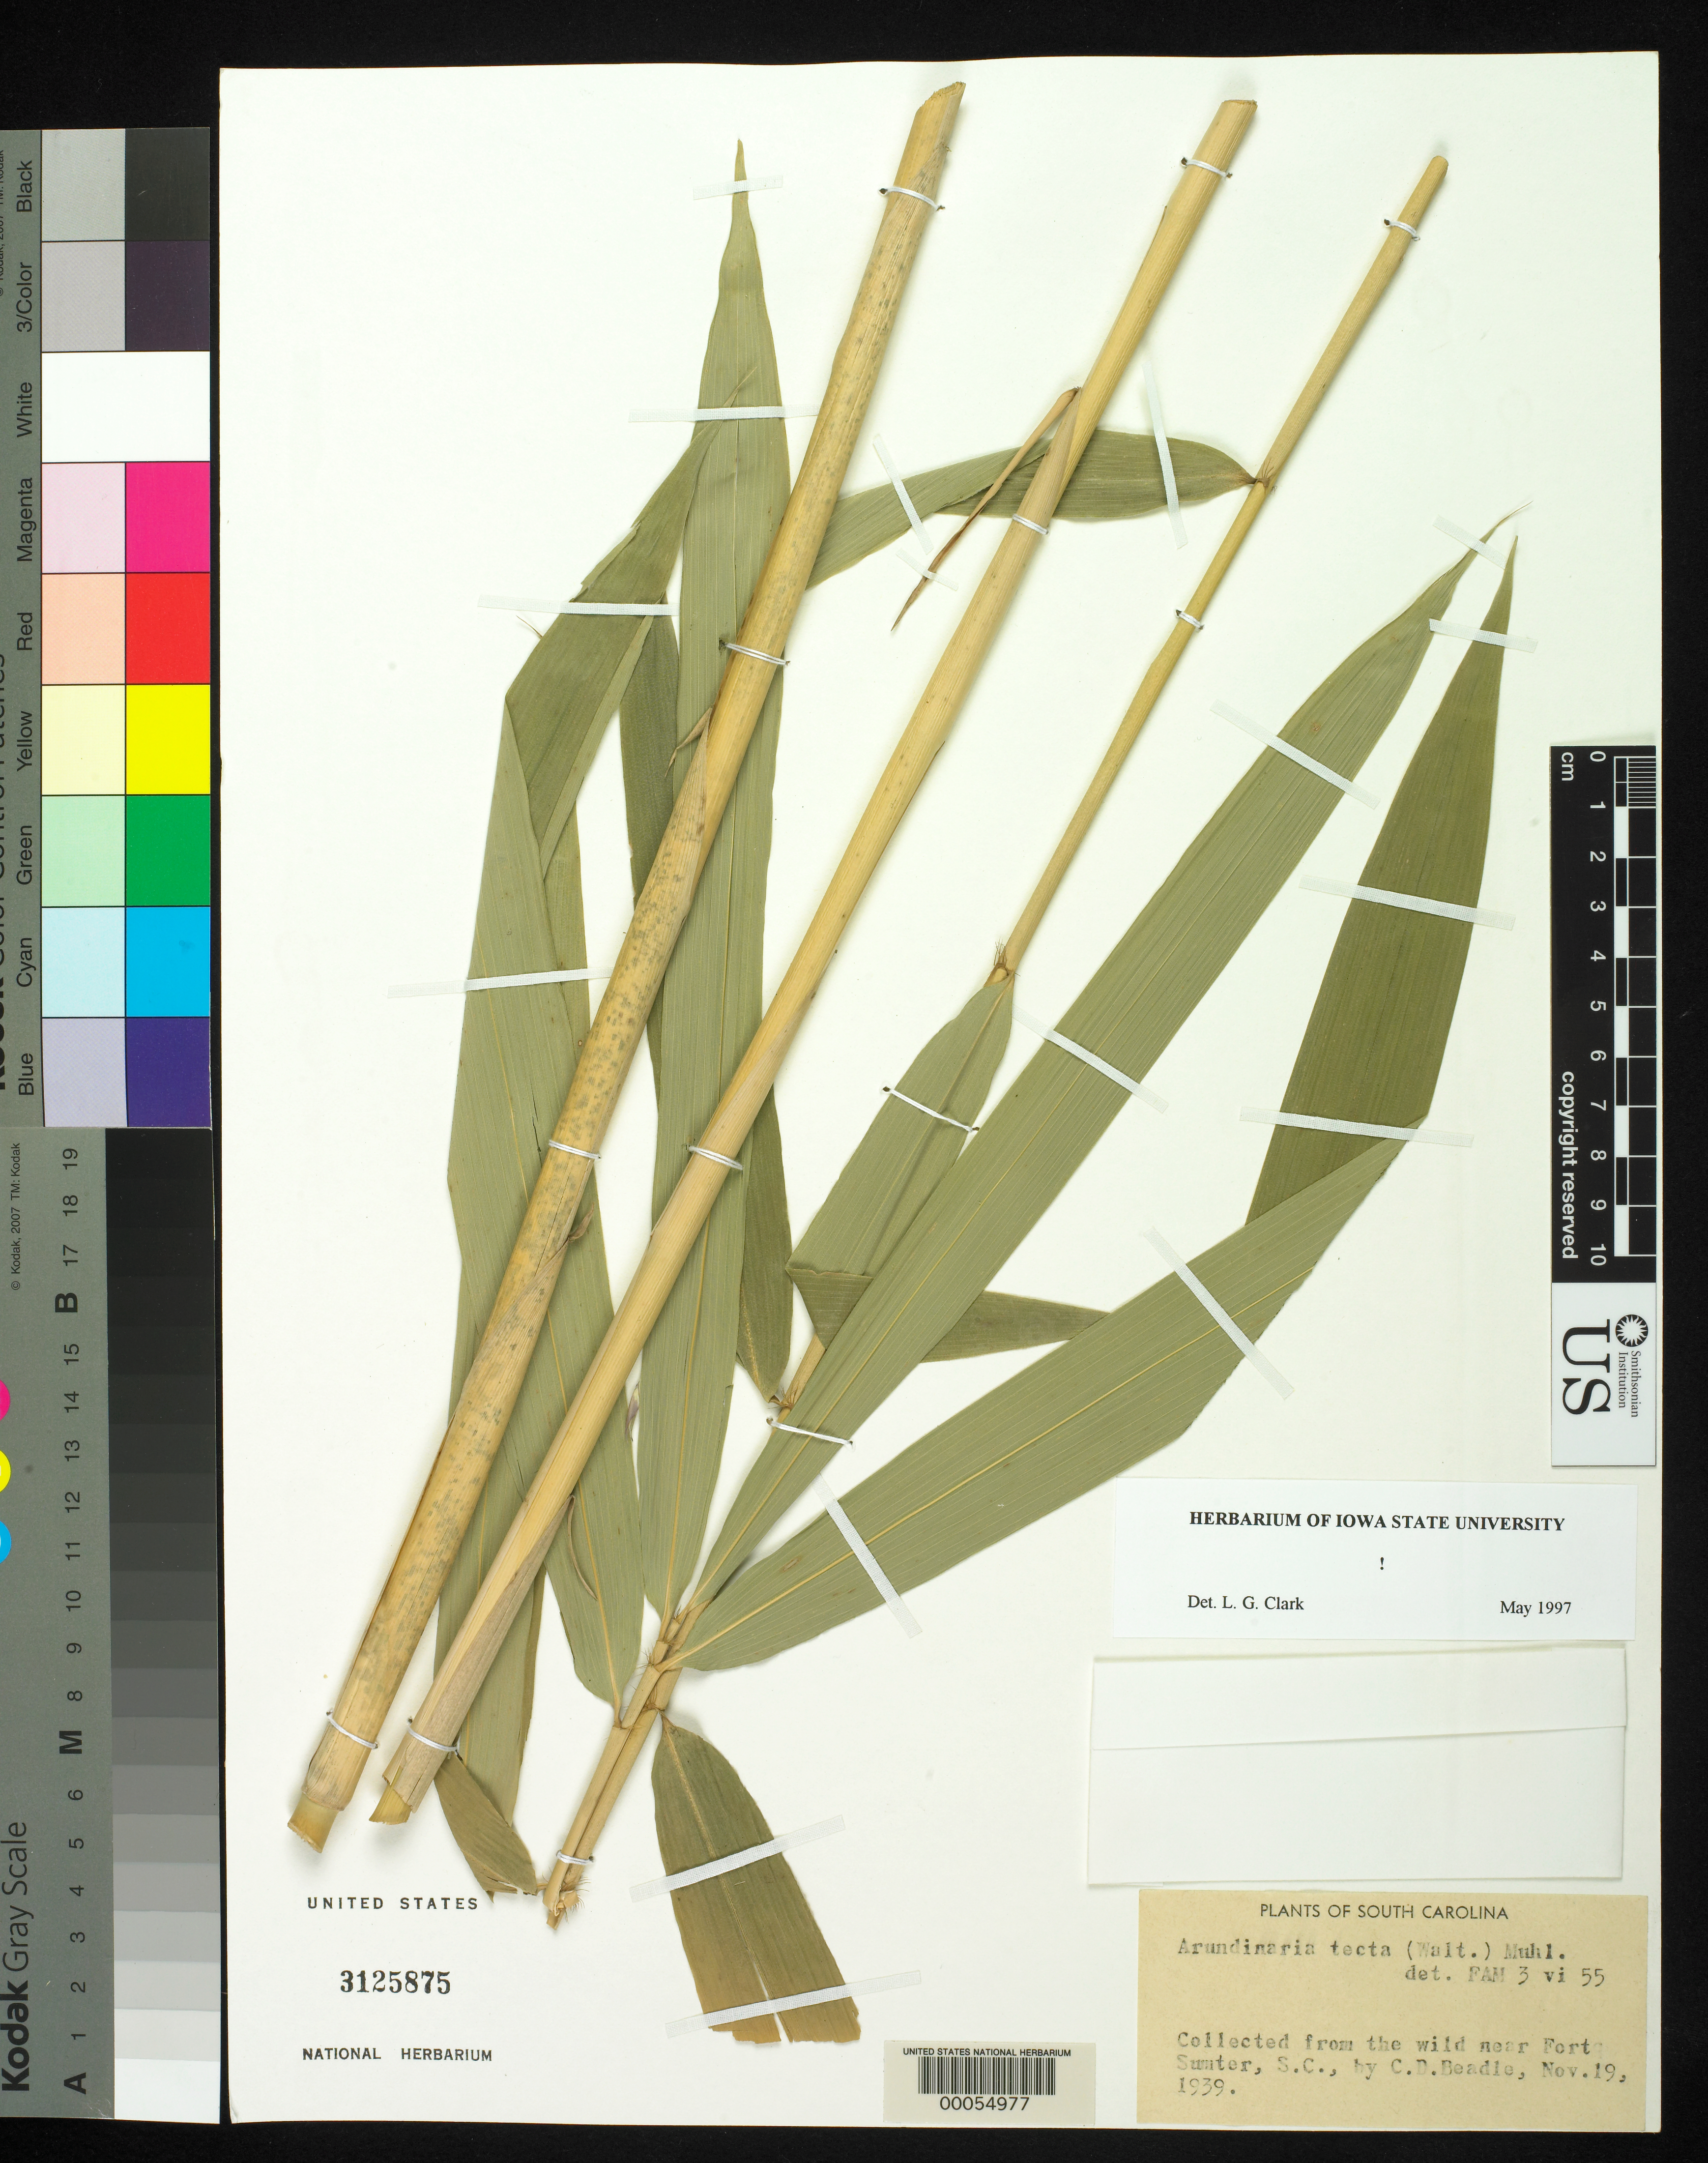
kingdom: Plantae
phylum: Tracheophyta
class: Liliopsida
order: Poales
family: Poaceae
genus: Arundinaria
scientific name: Arundinaria tecta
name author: (Walter) Muhl.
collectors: C. Beadle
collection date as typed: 19 Nov 1939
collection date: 1939-11-19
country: United States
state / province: South Carolina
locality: Near fort sumter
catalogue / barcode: US 3125875